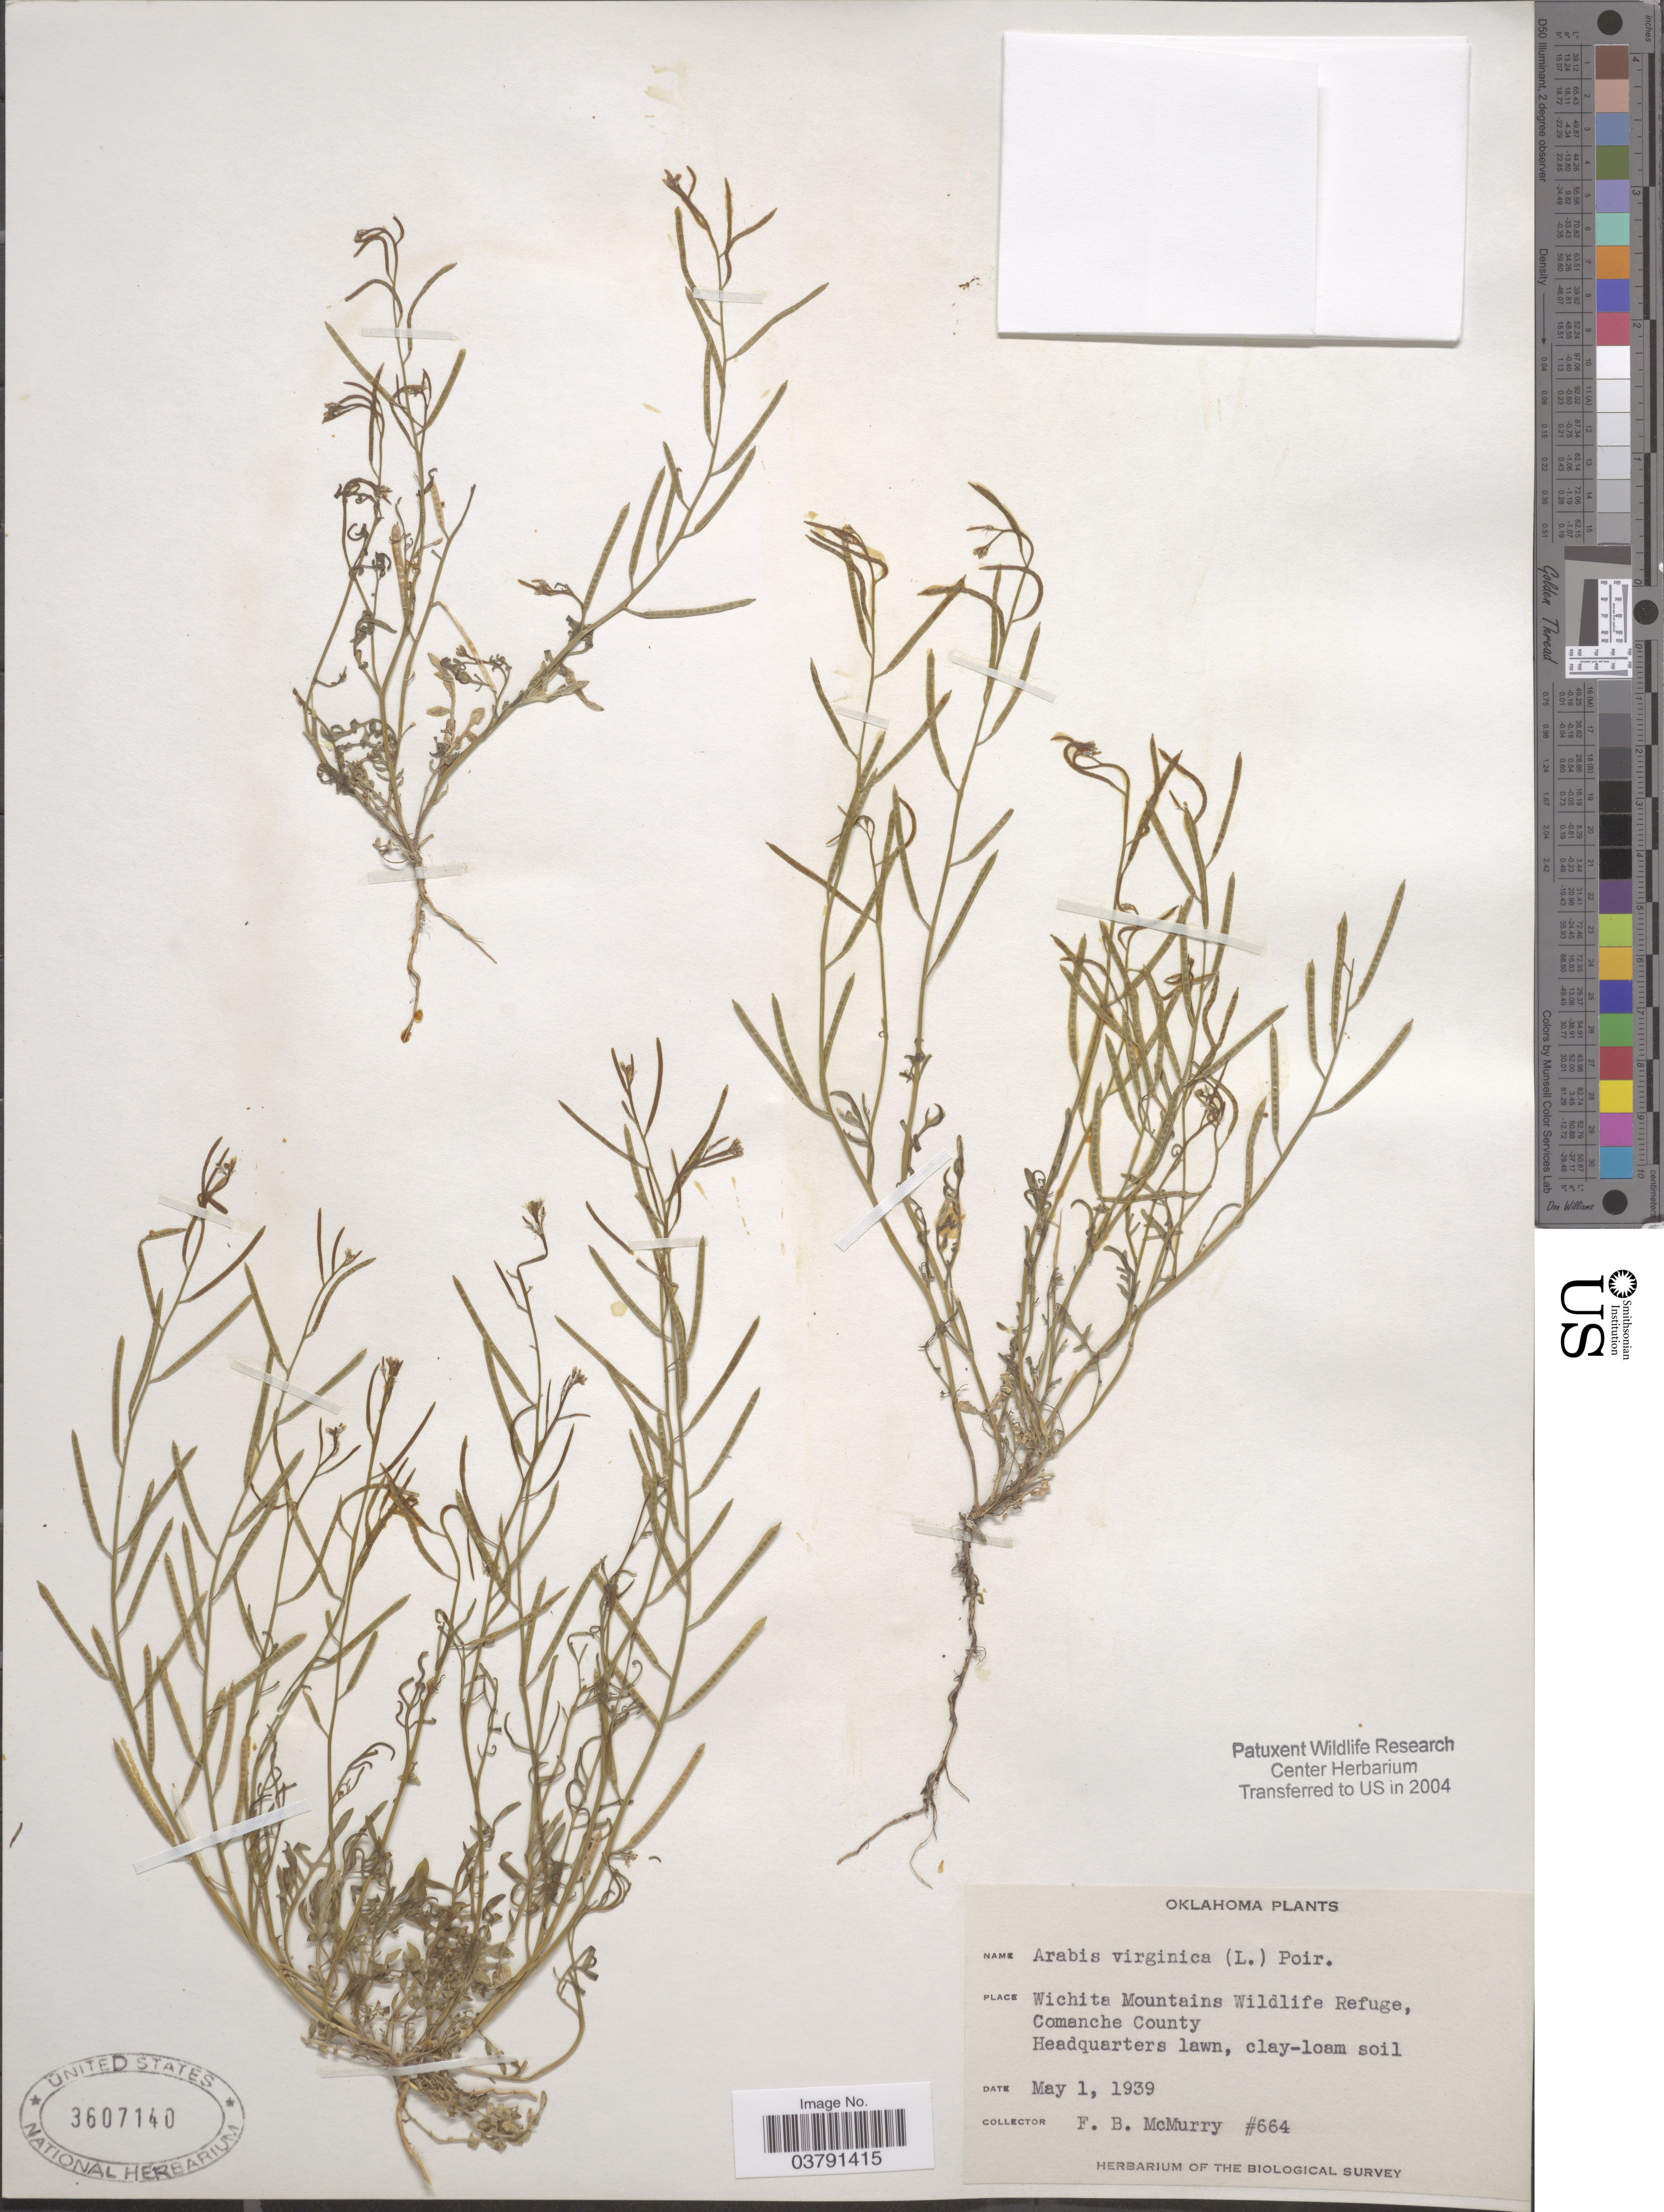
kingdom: Plantae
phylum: Tracheophyta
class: Magnoliopsida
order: Brassicales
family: Brassicaceae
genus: Planodes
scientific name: Planodes virginicum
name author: (L.) Greene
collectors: F. B. McMurry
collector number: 664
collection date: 1939-05-01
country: United States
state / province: Oklahoma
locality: Wichita Mountains Wildlife Refuge, Comanche County. Headquarters lawn.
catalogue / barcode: US 3607140